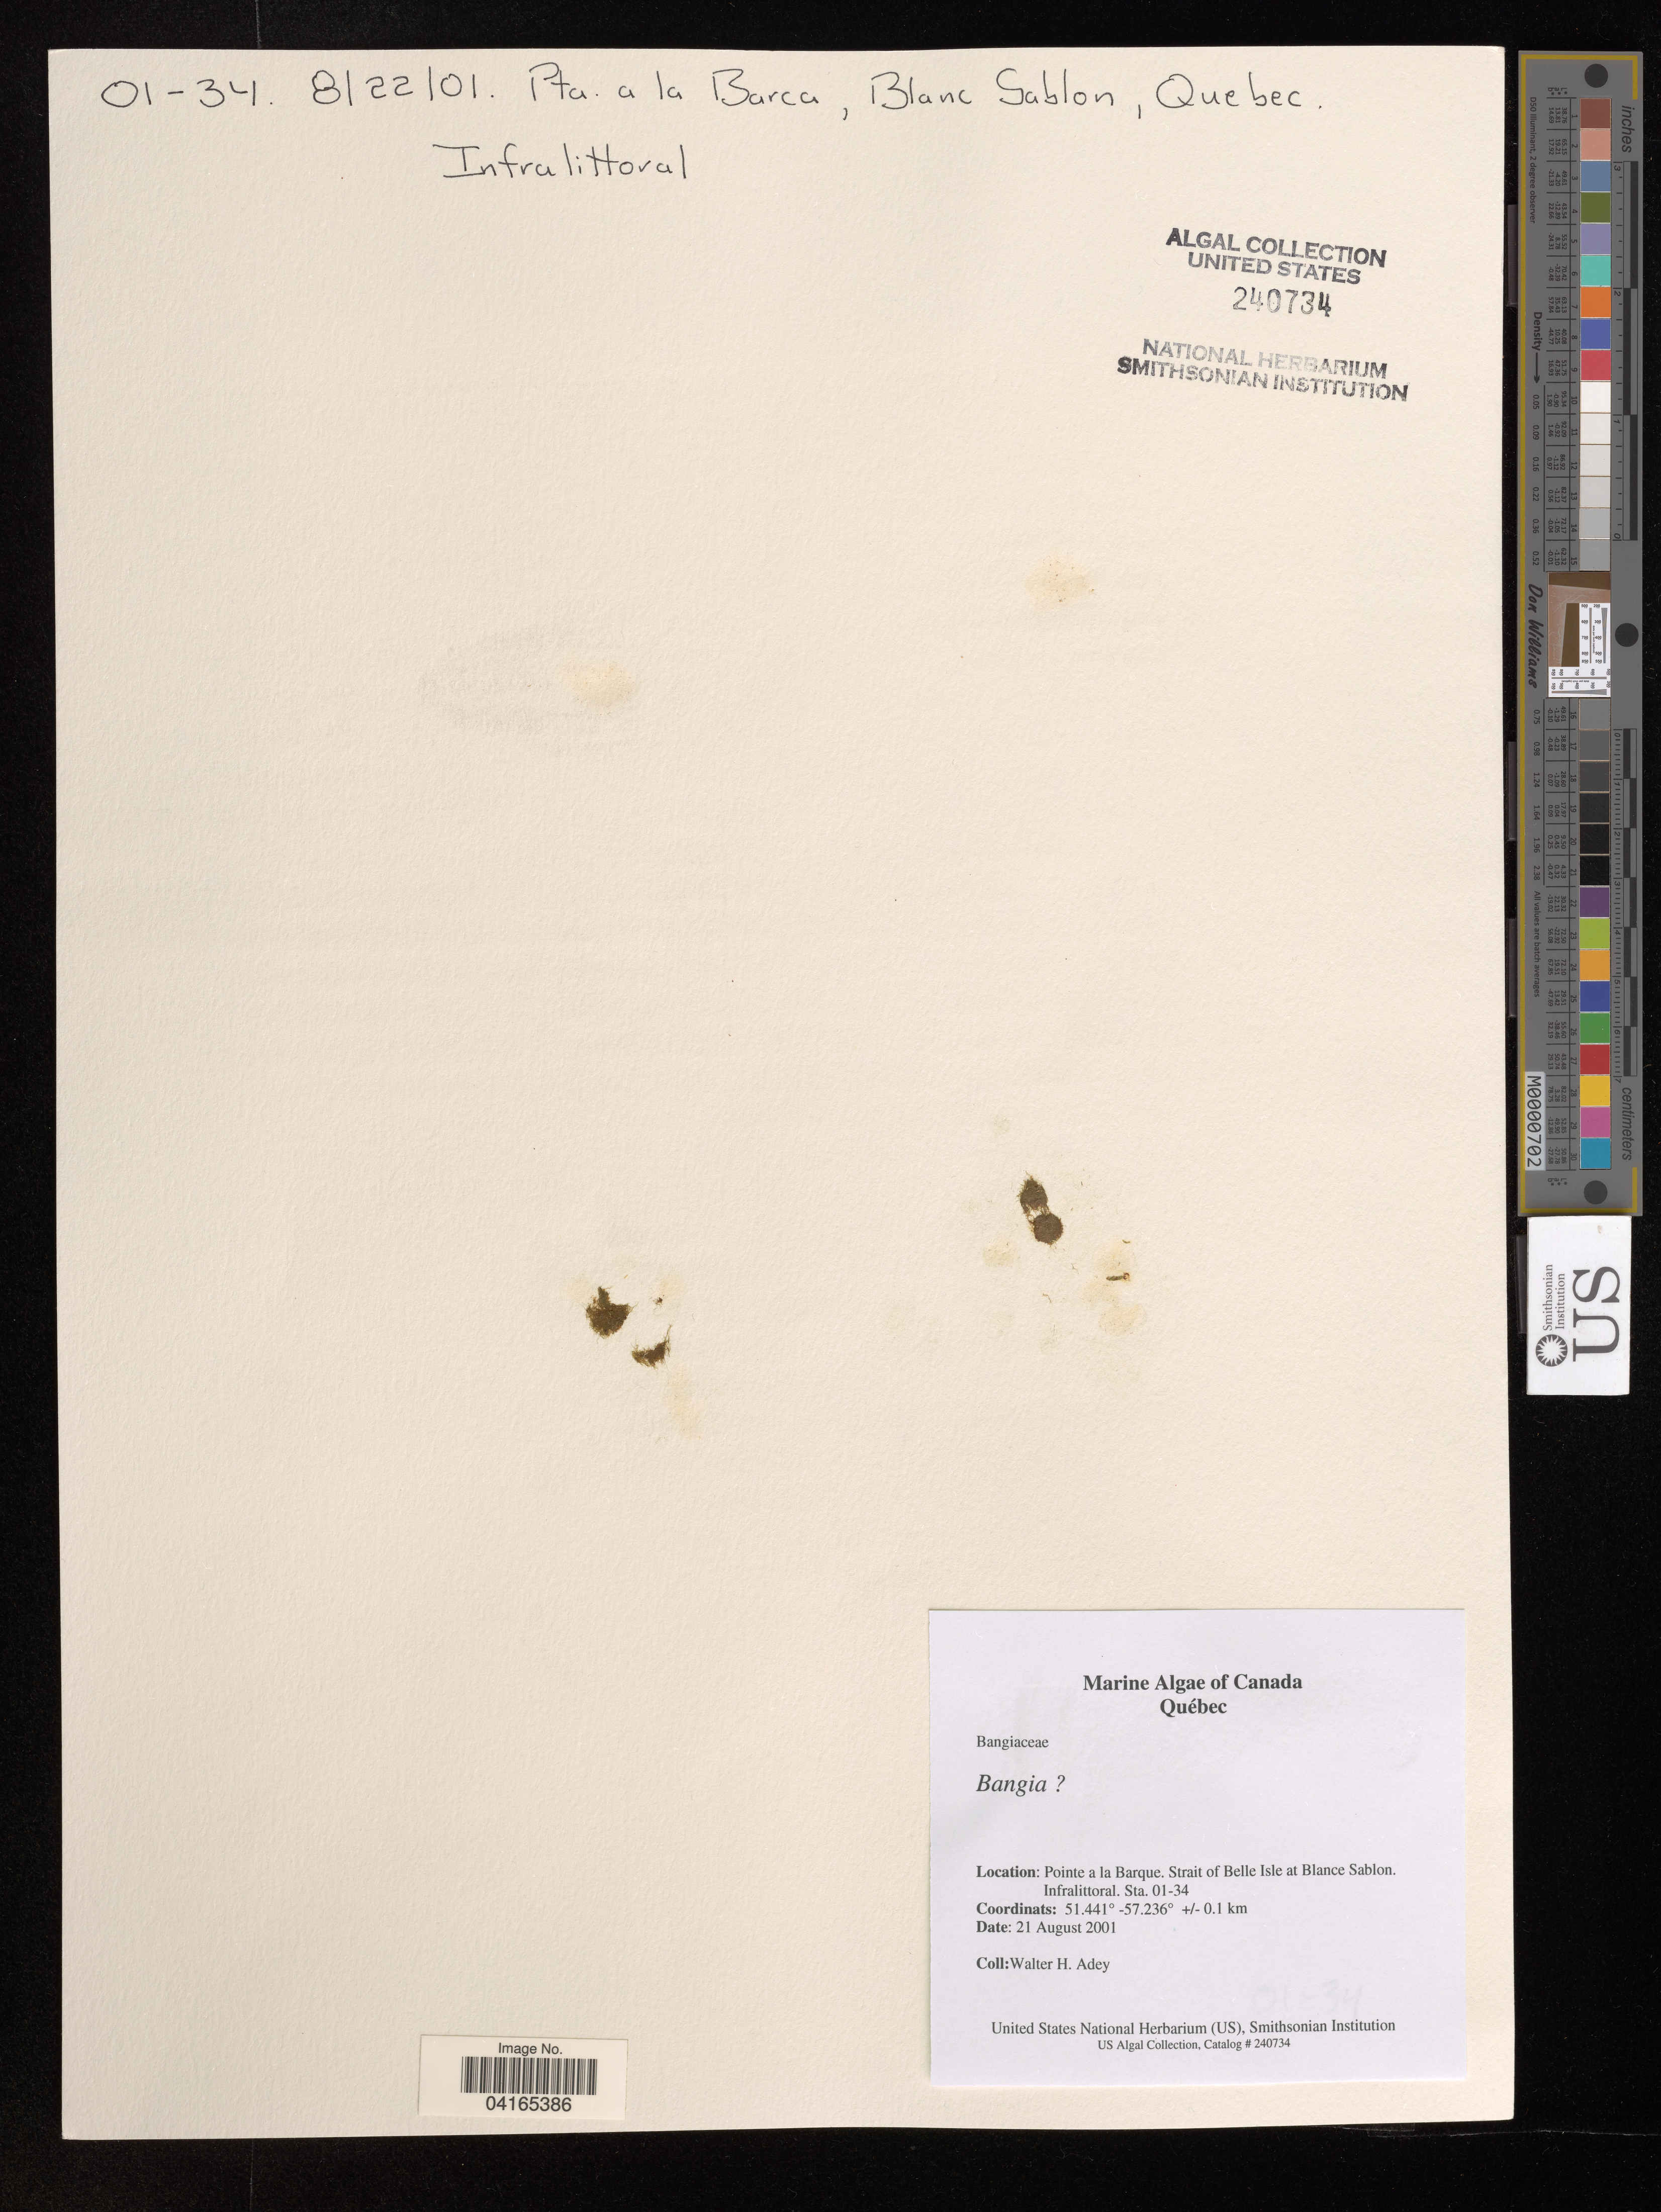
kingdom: Plantae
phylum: Rhodophyta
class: Bangiophyceae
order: Bangiales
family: Bangiaceae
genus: Bangia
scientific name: Bangia sp.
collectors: W. H. Adey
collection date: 2001-08-21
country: Canada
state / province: Quebec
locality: Pointe a la Barque. Strait of Belle Isle at Blanc Sablon. Sta. 01-34.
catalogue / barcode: US 240734